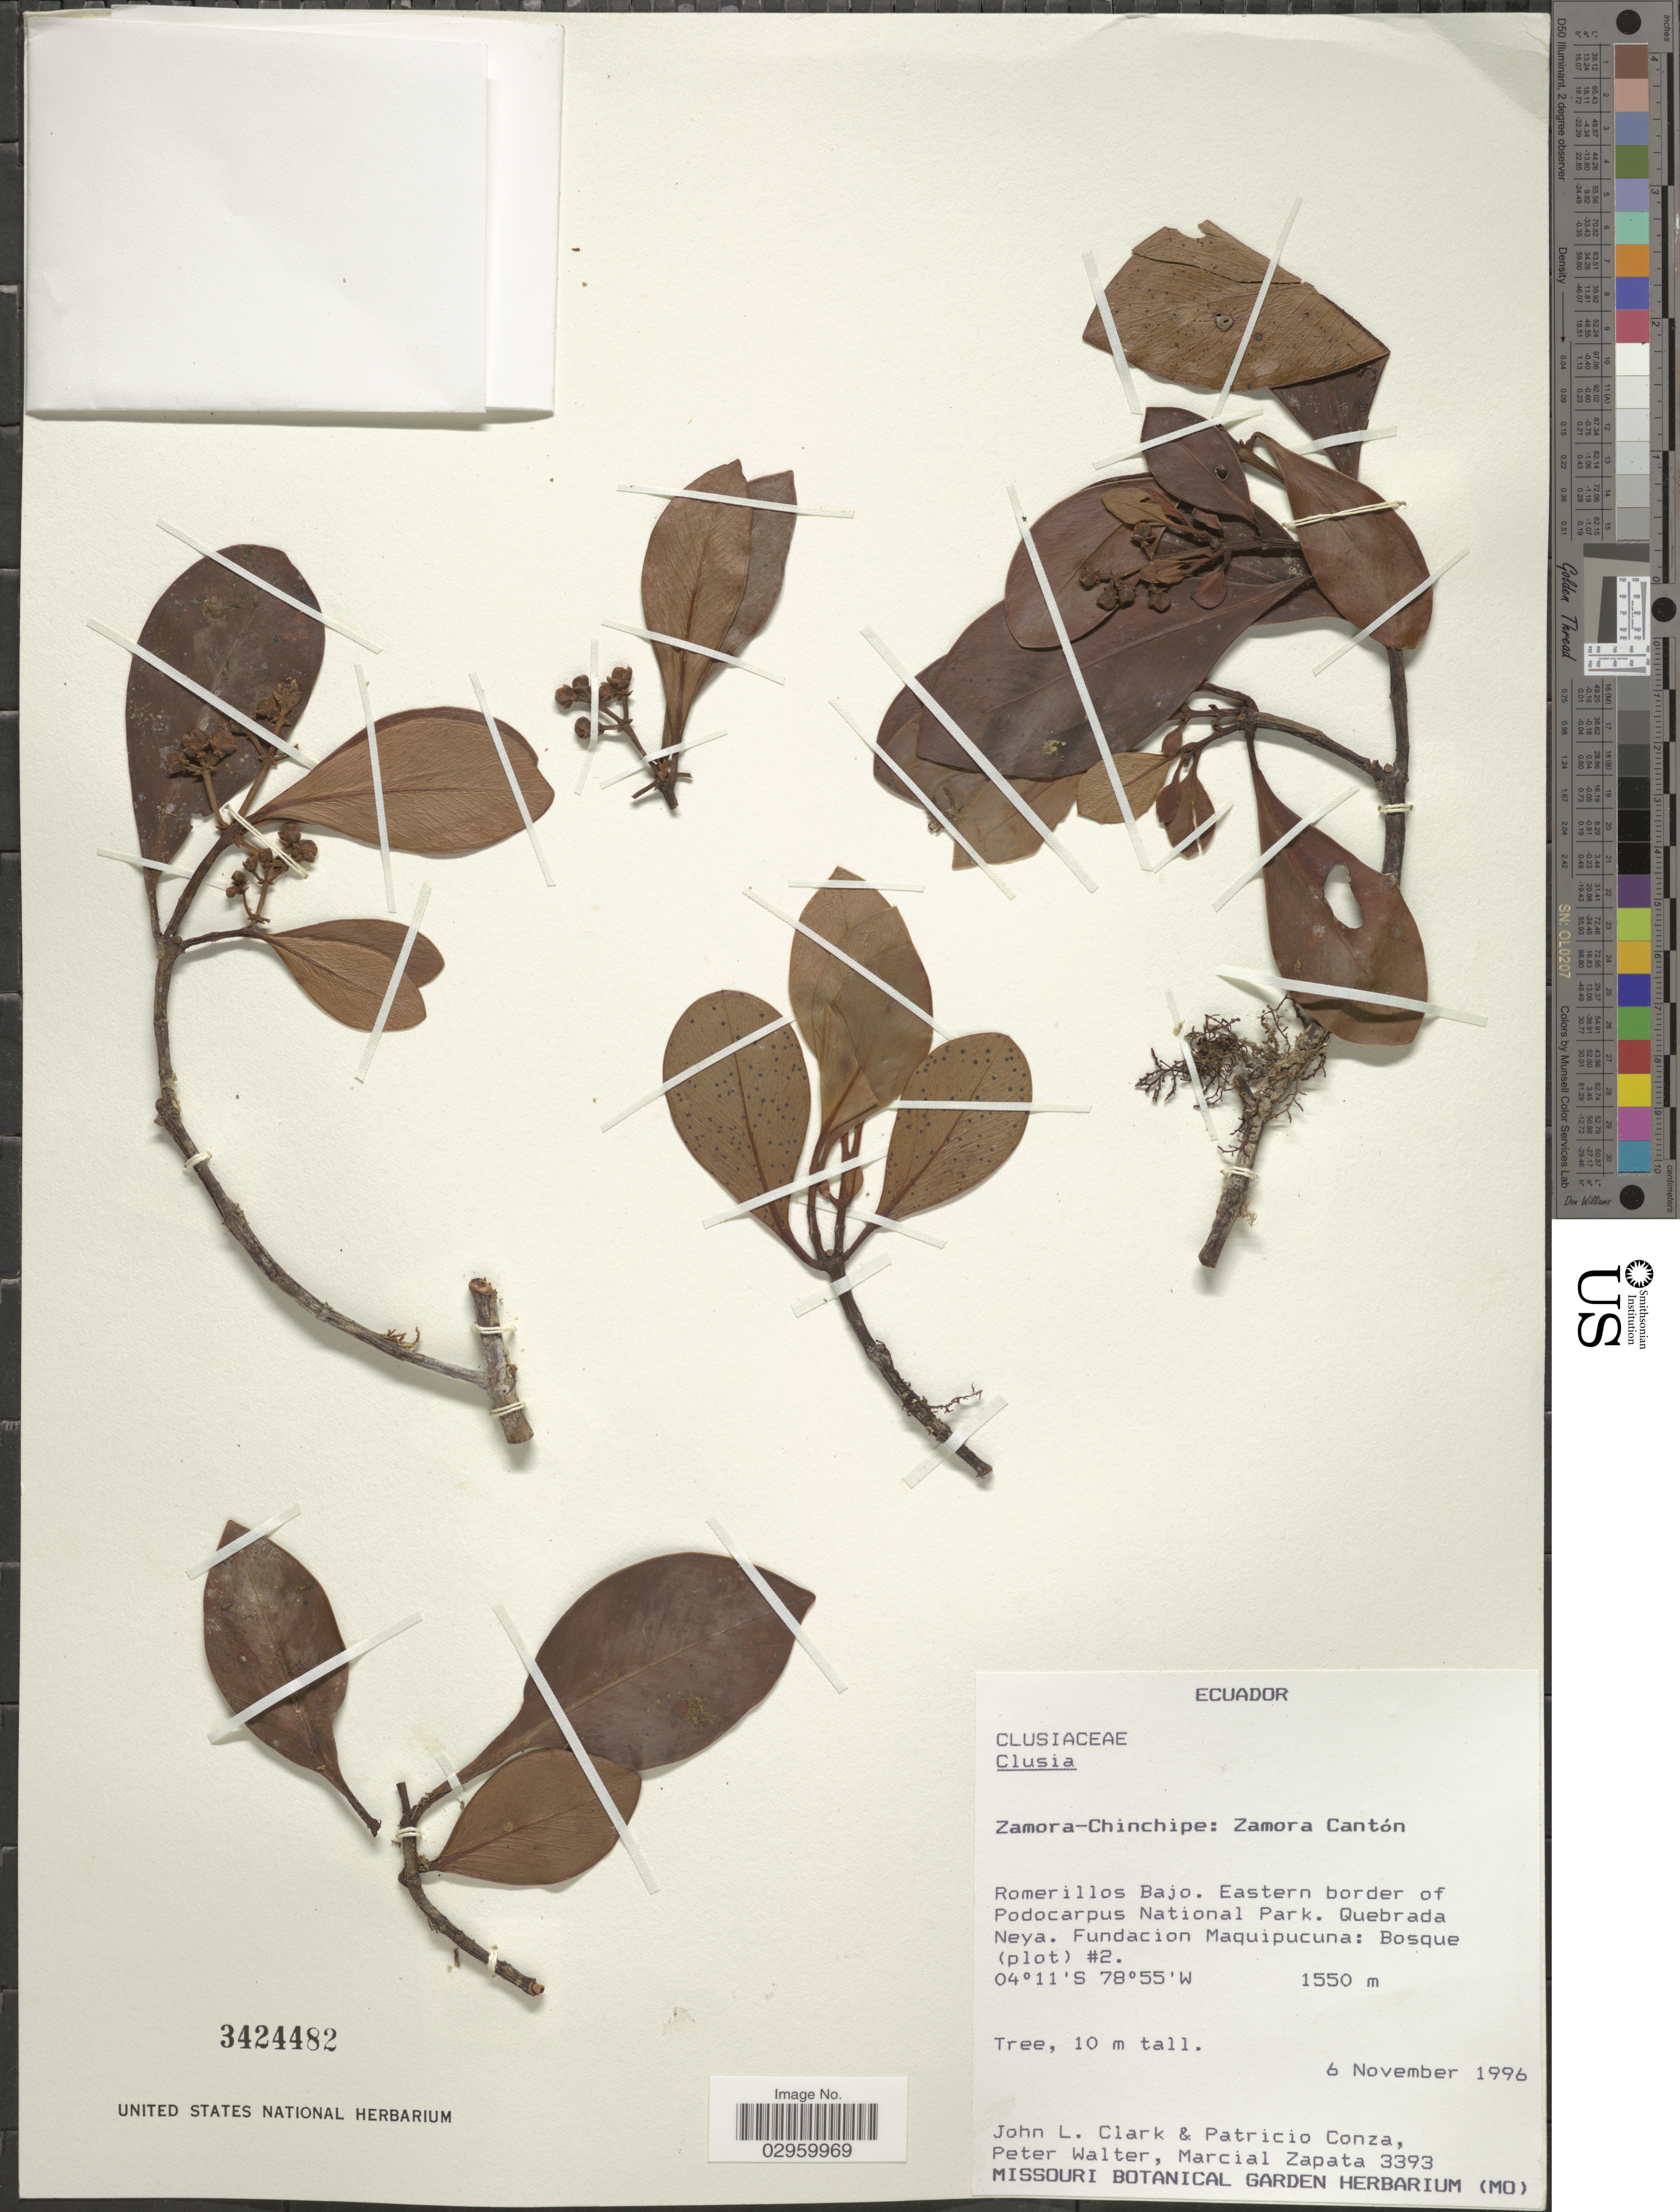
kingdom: Plantae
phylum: Tracheophyta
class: Magnoliopsida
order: Malpighiales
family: Clusiaceae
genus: Clusia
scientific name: Clusia sp.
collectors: J. L. Clark, P. Conza, P. Walter & M. Zapata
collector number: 3393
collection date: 1996-11-06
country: Ecuador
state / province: Zamora-Chinchipe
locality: Zamora Cantón. Romerillos National Park. Quebrada Neya. Fundacion Maquipucuna: Bosque (plot) #2.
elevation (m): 1550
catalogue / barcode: US 3424482